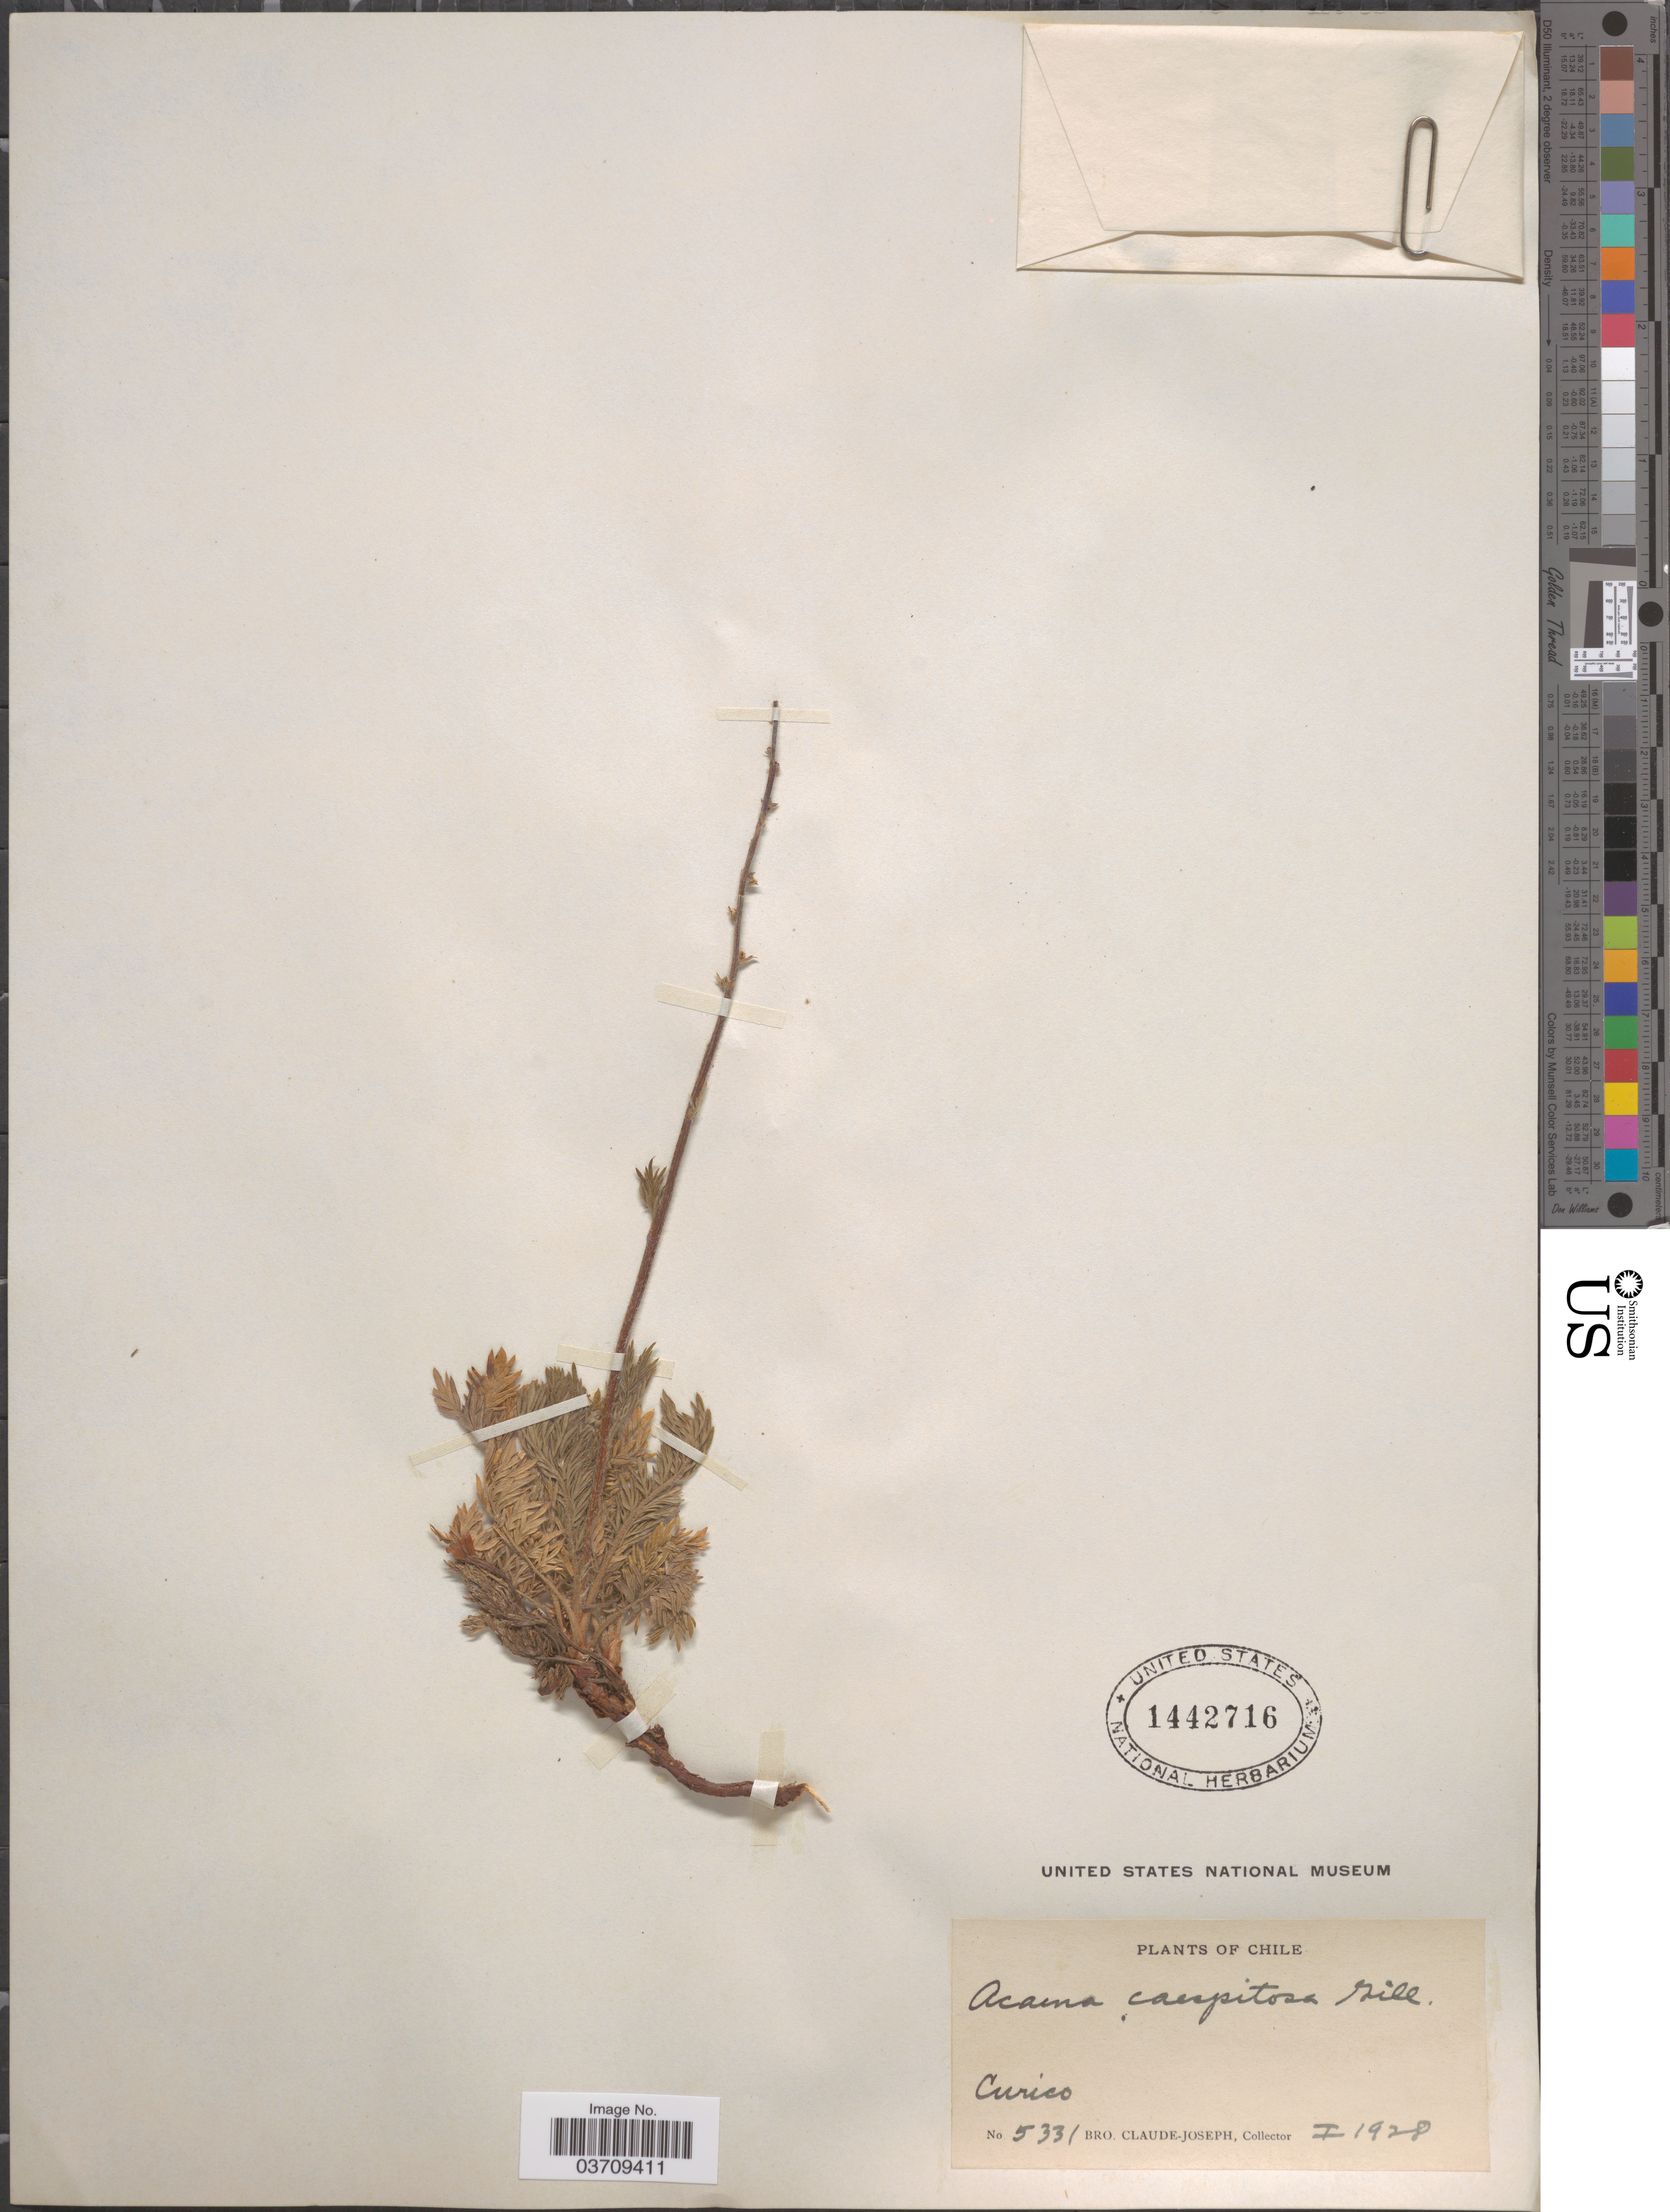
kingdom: Plantae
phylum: Tracheophyta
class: Magnoliopsida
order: Rosales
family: Rosaceae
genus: Acaena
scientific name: Acaena caespitosa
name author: Gillies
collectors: Bro. Claude-Joseph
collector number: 5331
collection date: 1928-01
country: Chile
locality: Curico.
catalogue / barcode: US 1442716